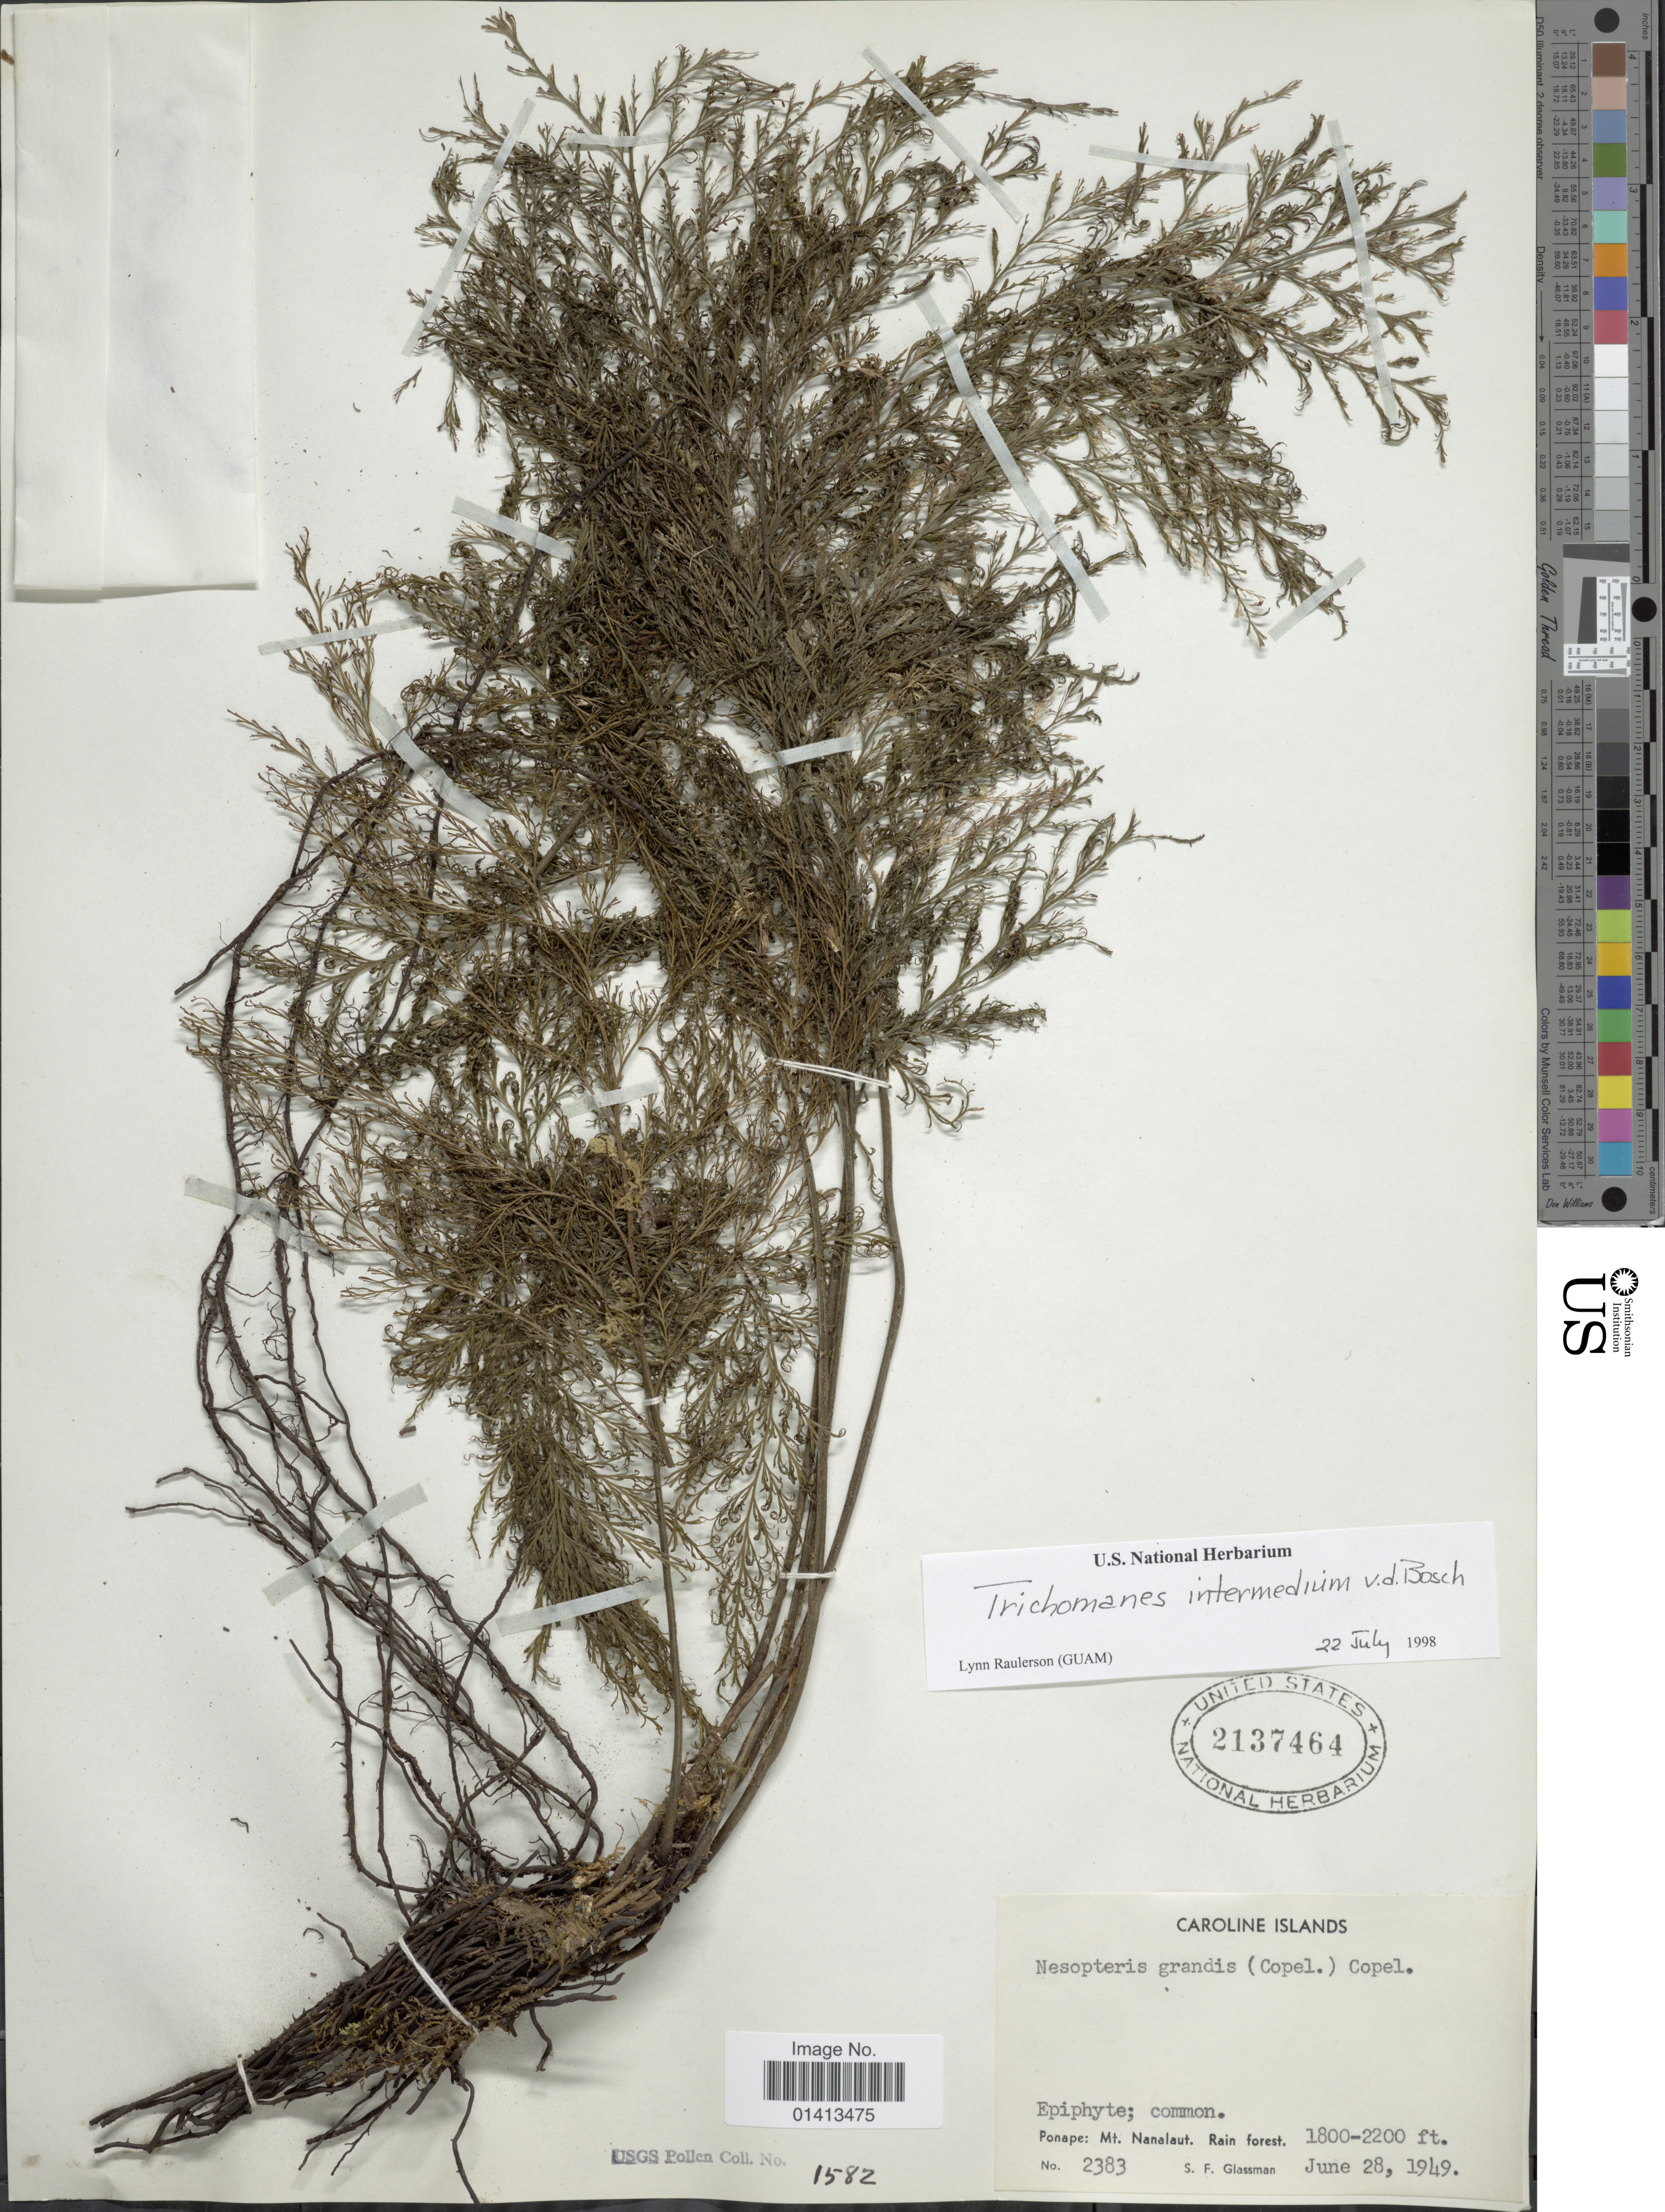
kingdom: Plantae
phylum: Tracheophyta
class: Polypodiopsida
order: Hymenophyllales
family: Hymenophyllaceae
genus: Crepidomanes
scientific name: Crepidomanes intermedium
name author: (Bosch) Ebihara & K. Iwats.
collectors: S. F. Glassman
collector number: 2383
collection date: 1949-06-28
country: Micronesia, Federated States of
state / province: Pohnpei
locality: Caroline Islands, Ponape: Mt Nanalaut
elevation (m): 549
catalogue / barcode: US 2137464